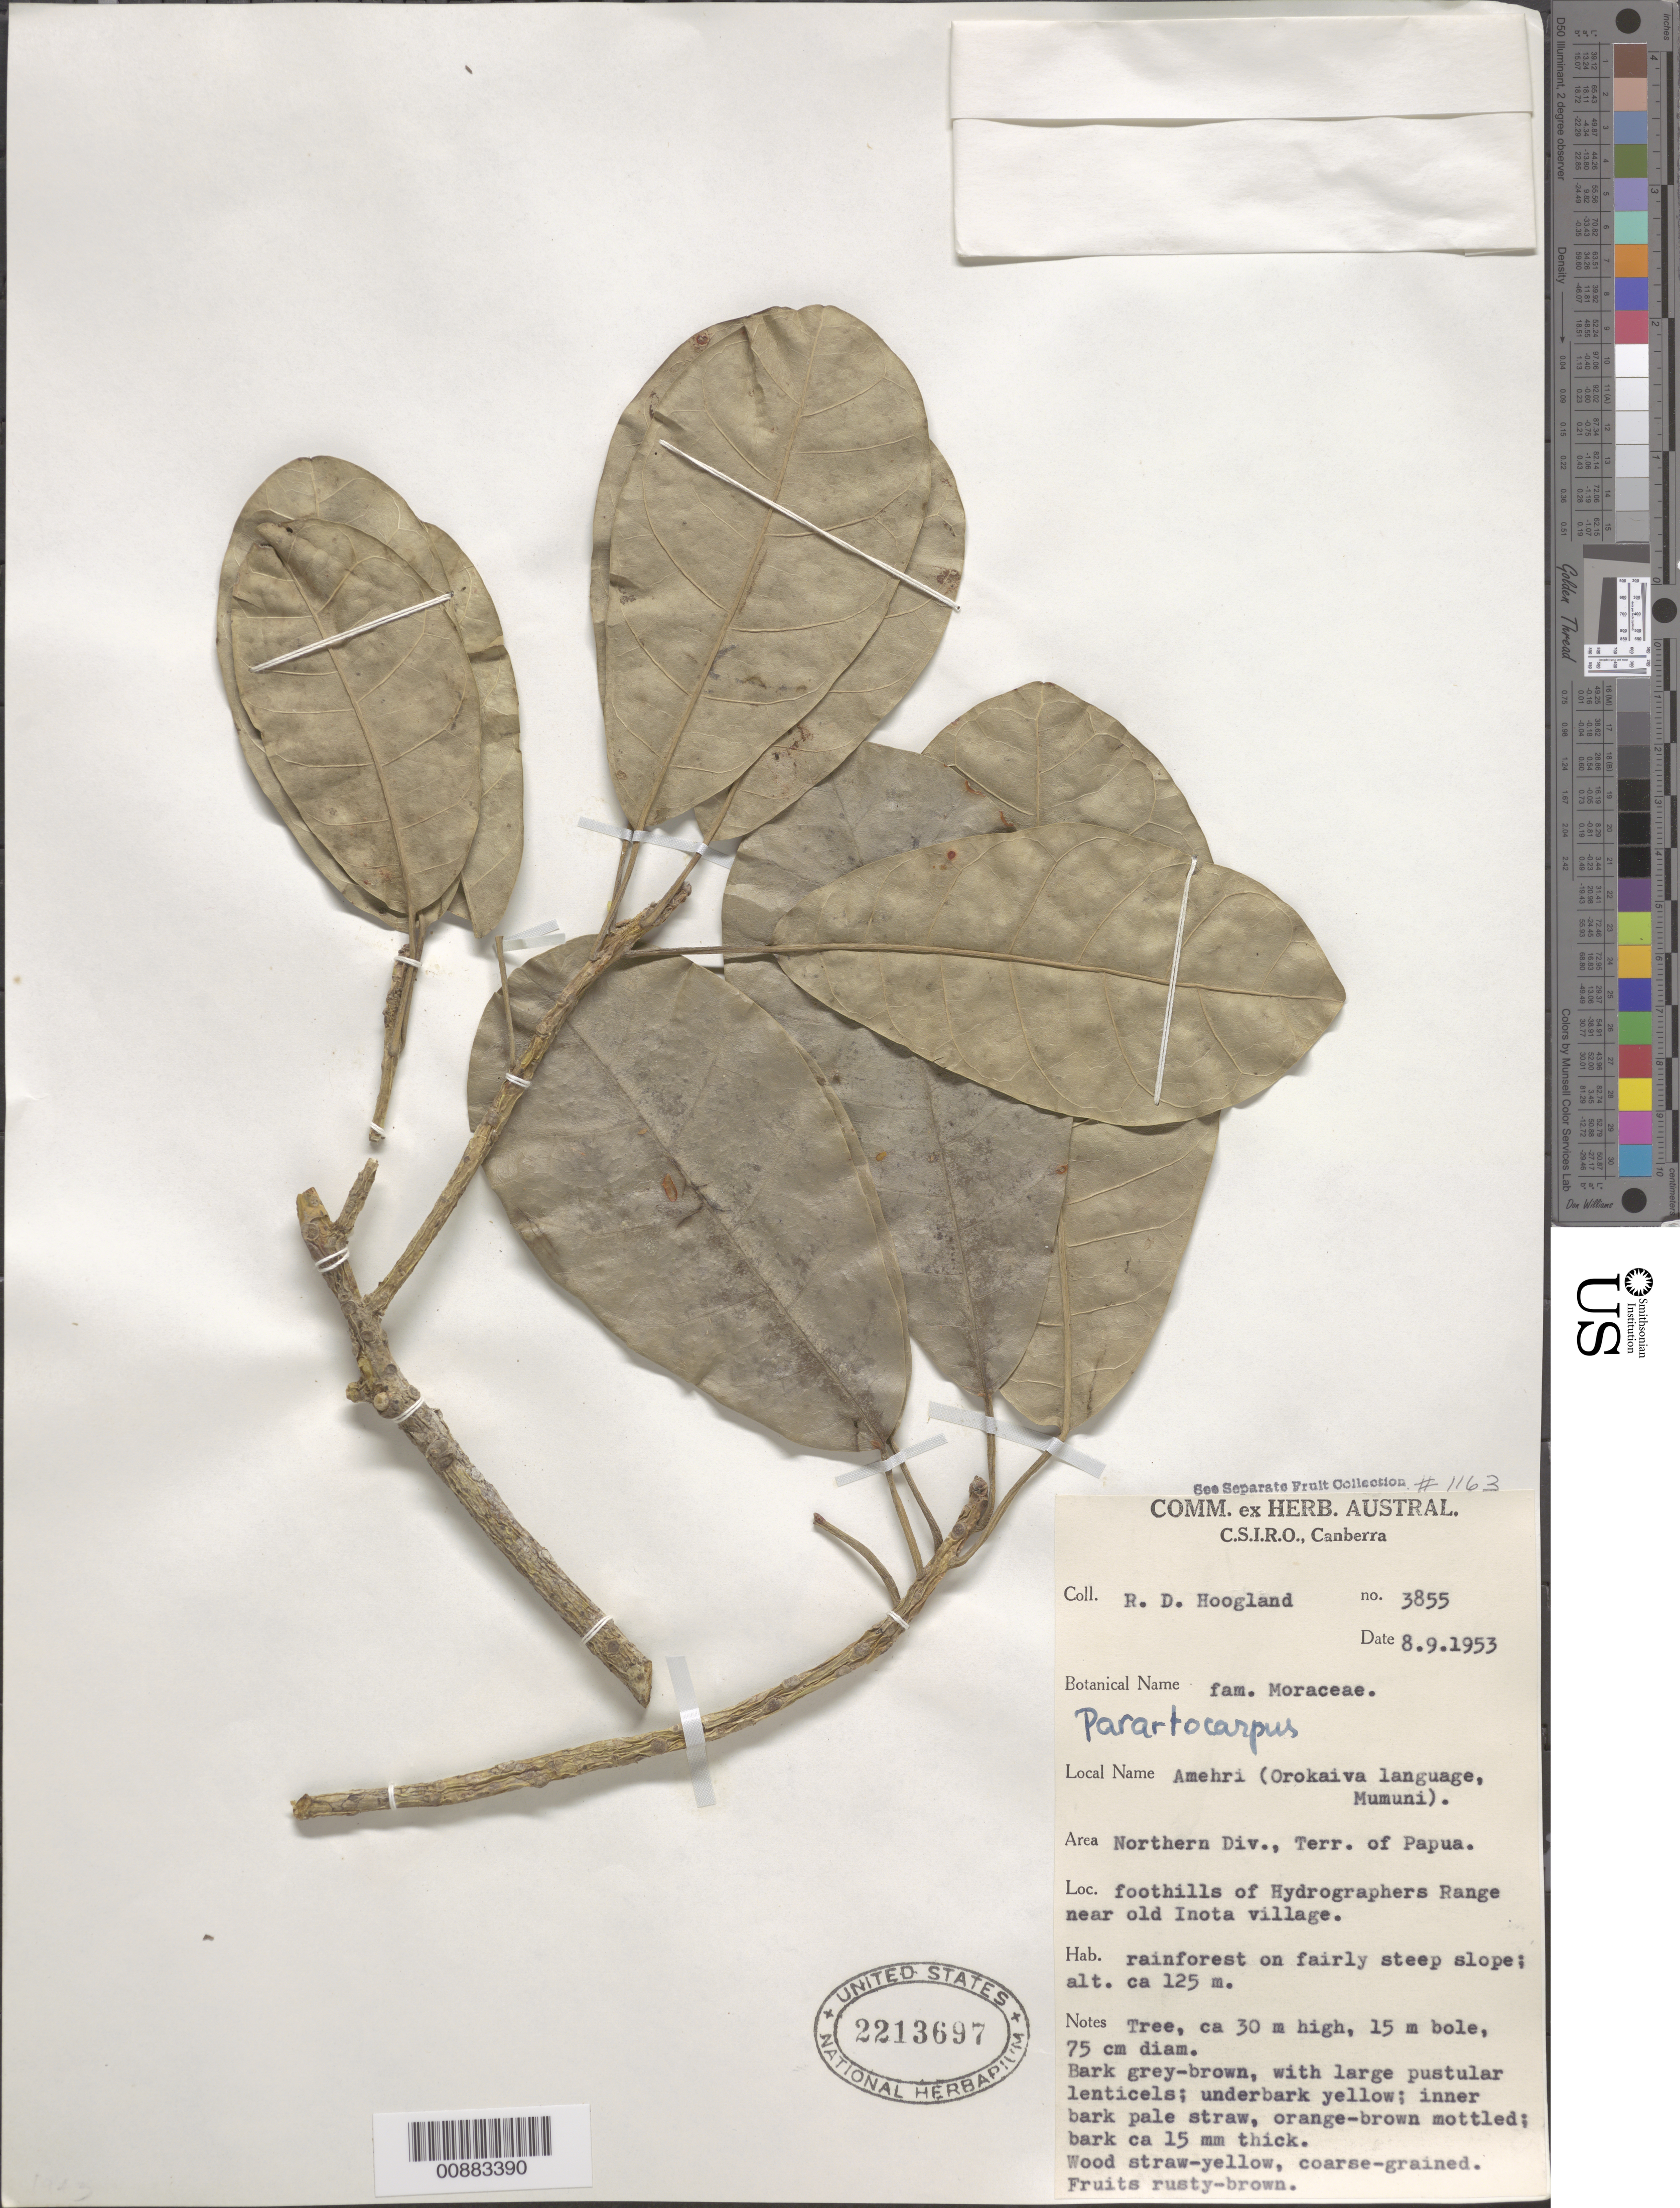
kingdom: Plantae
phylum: Tracheophyta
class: Magnoliopsida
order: Rosales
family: Moraceae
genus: Parartocarpus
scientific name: Parartocarpus sp.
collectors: R. D. Hoogland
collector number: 3855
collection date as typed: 09 Aug 1953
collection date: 1953-08-09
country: Papua New Guinea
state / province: Northern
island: New Guinea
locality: foothills of Hydrographers Range near old Inota village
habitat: rainforest on fairly steep slope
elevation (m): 125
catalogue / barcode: US 2213697